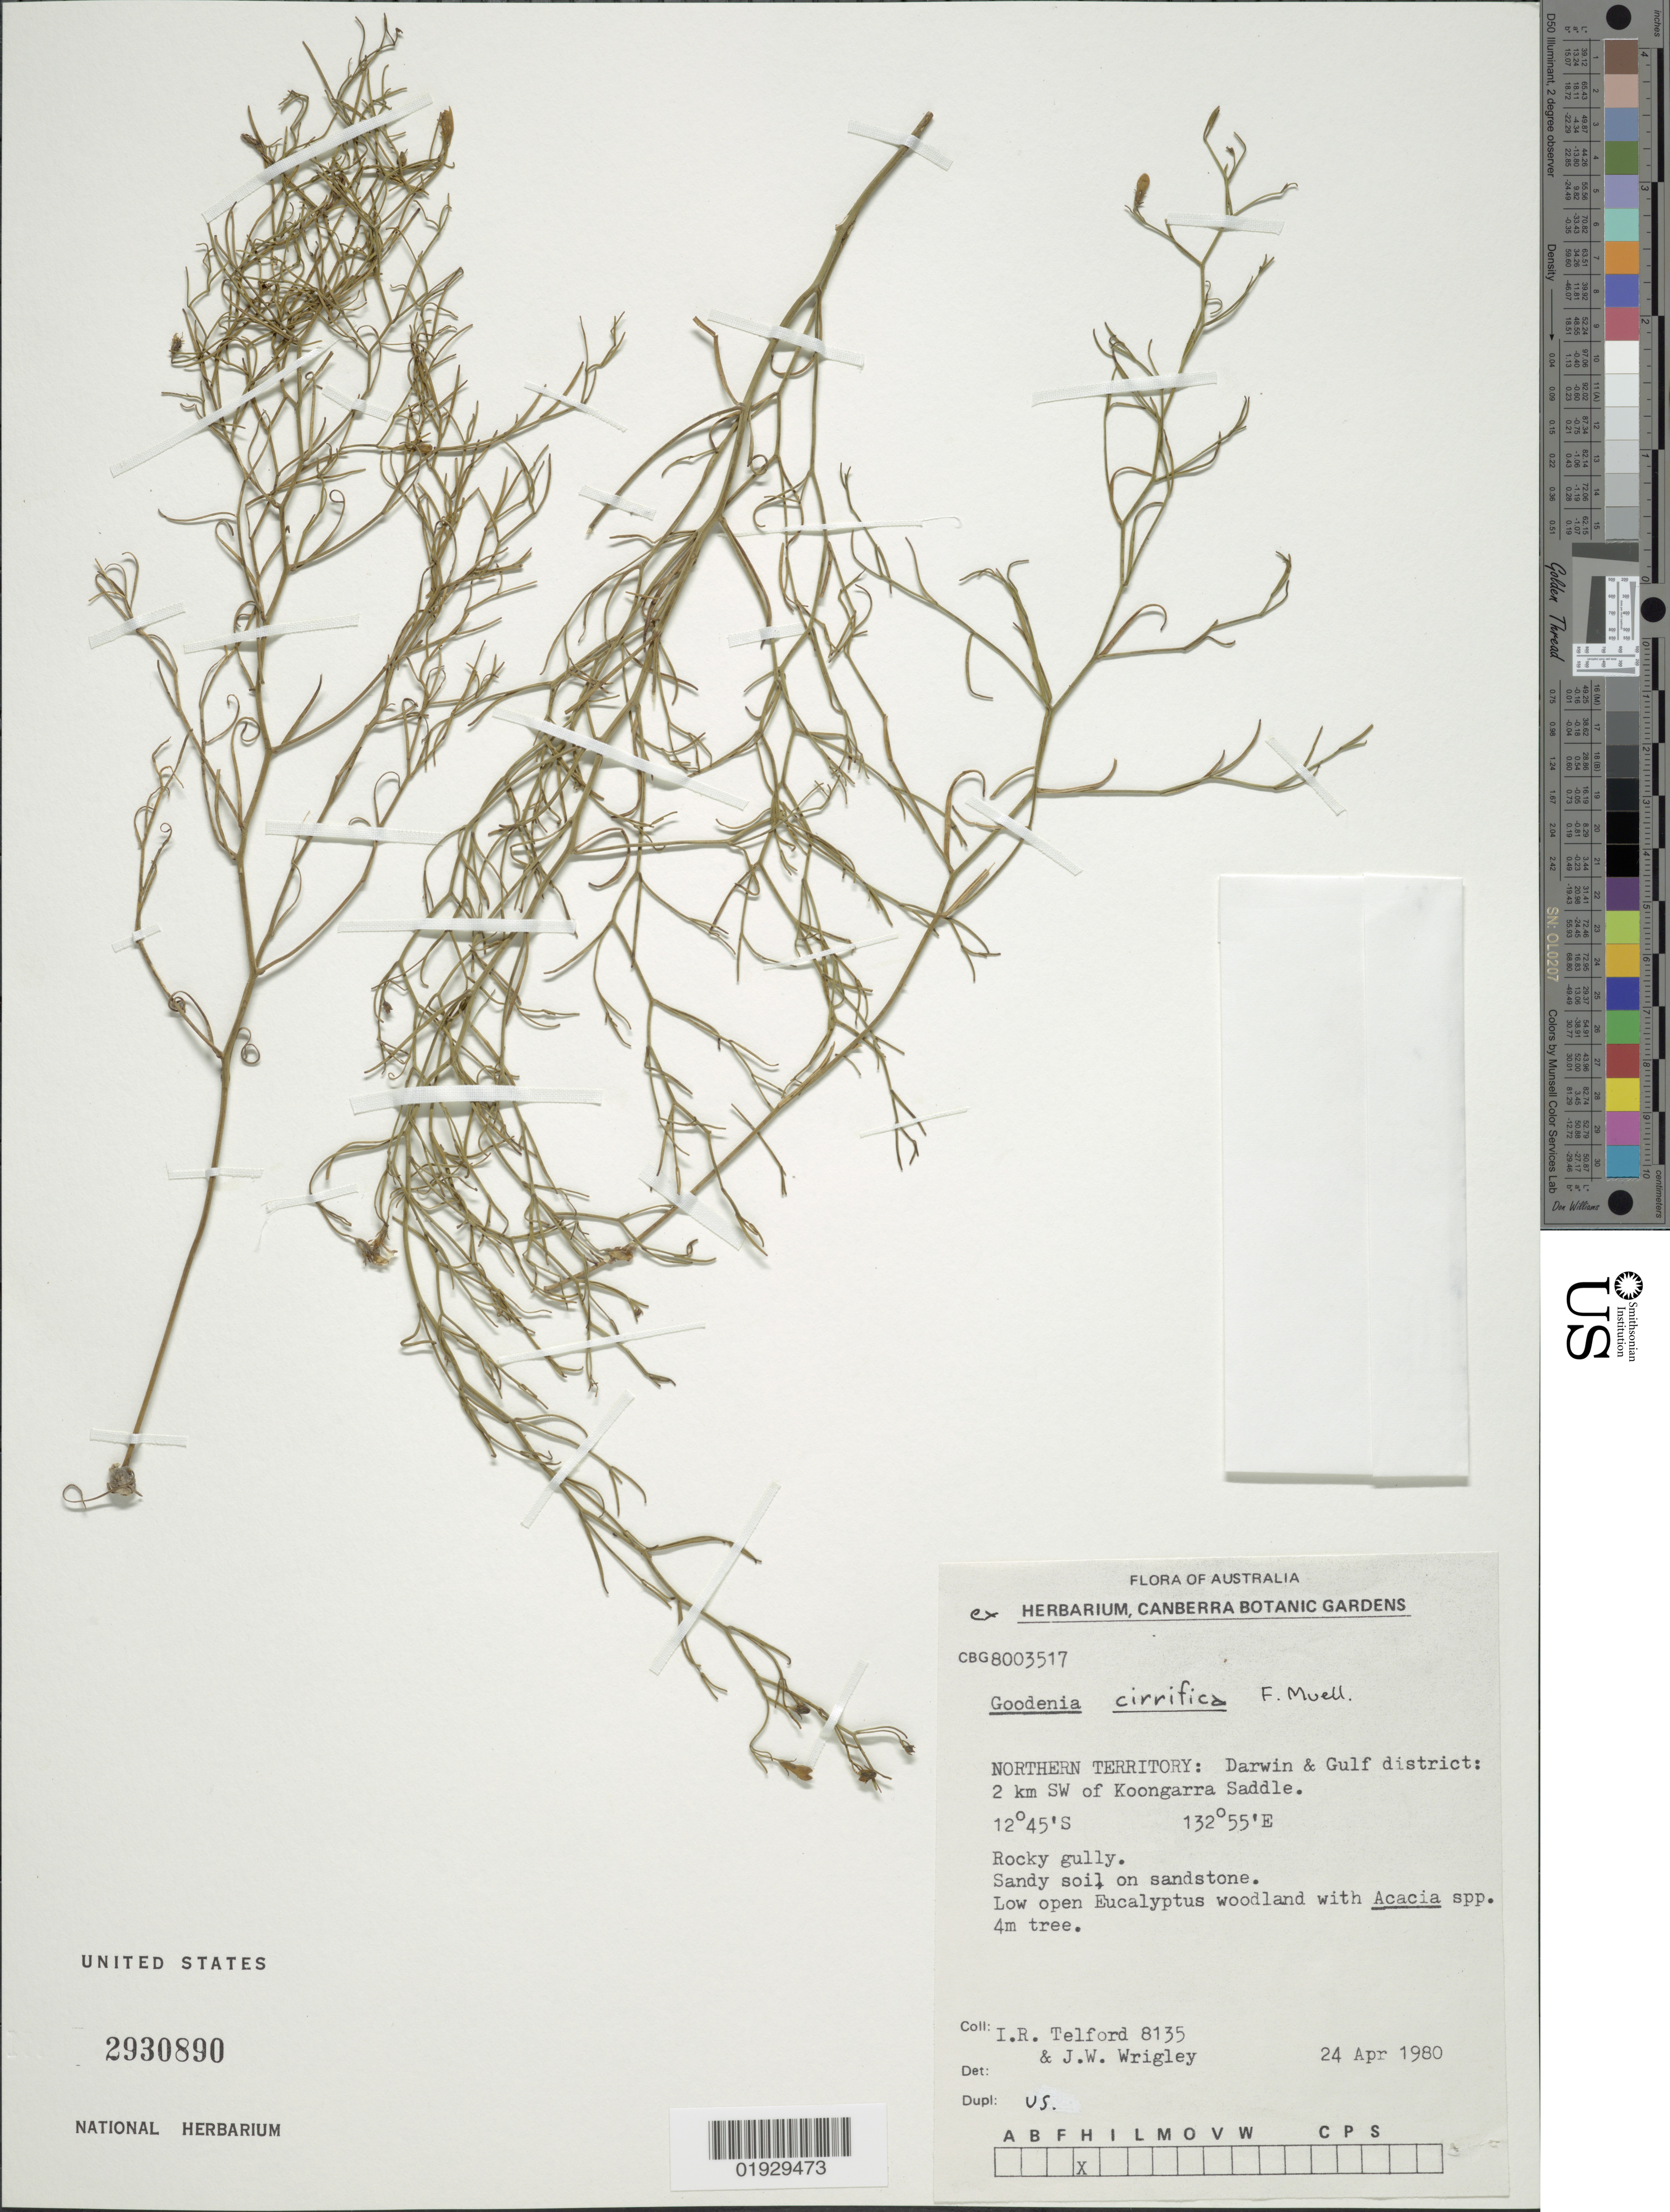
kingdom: Plantae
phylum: Tracheophyta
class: Magnoliopsida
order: Asterales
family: Goodeniaceae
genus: Goodenia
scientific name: Goodenia cirrifica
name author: F. Muell.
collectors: I. R. Telford & J. Wrigley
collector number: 8135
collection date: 1980-04-24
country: Australia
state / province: Northern Territory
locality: Darwin & Gulf district: 2 km SW of Koongarra Saddle.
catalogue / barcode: US 2930890